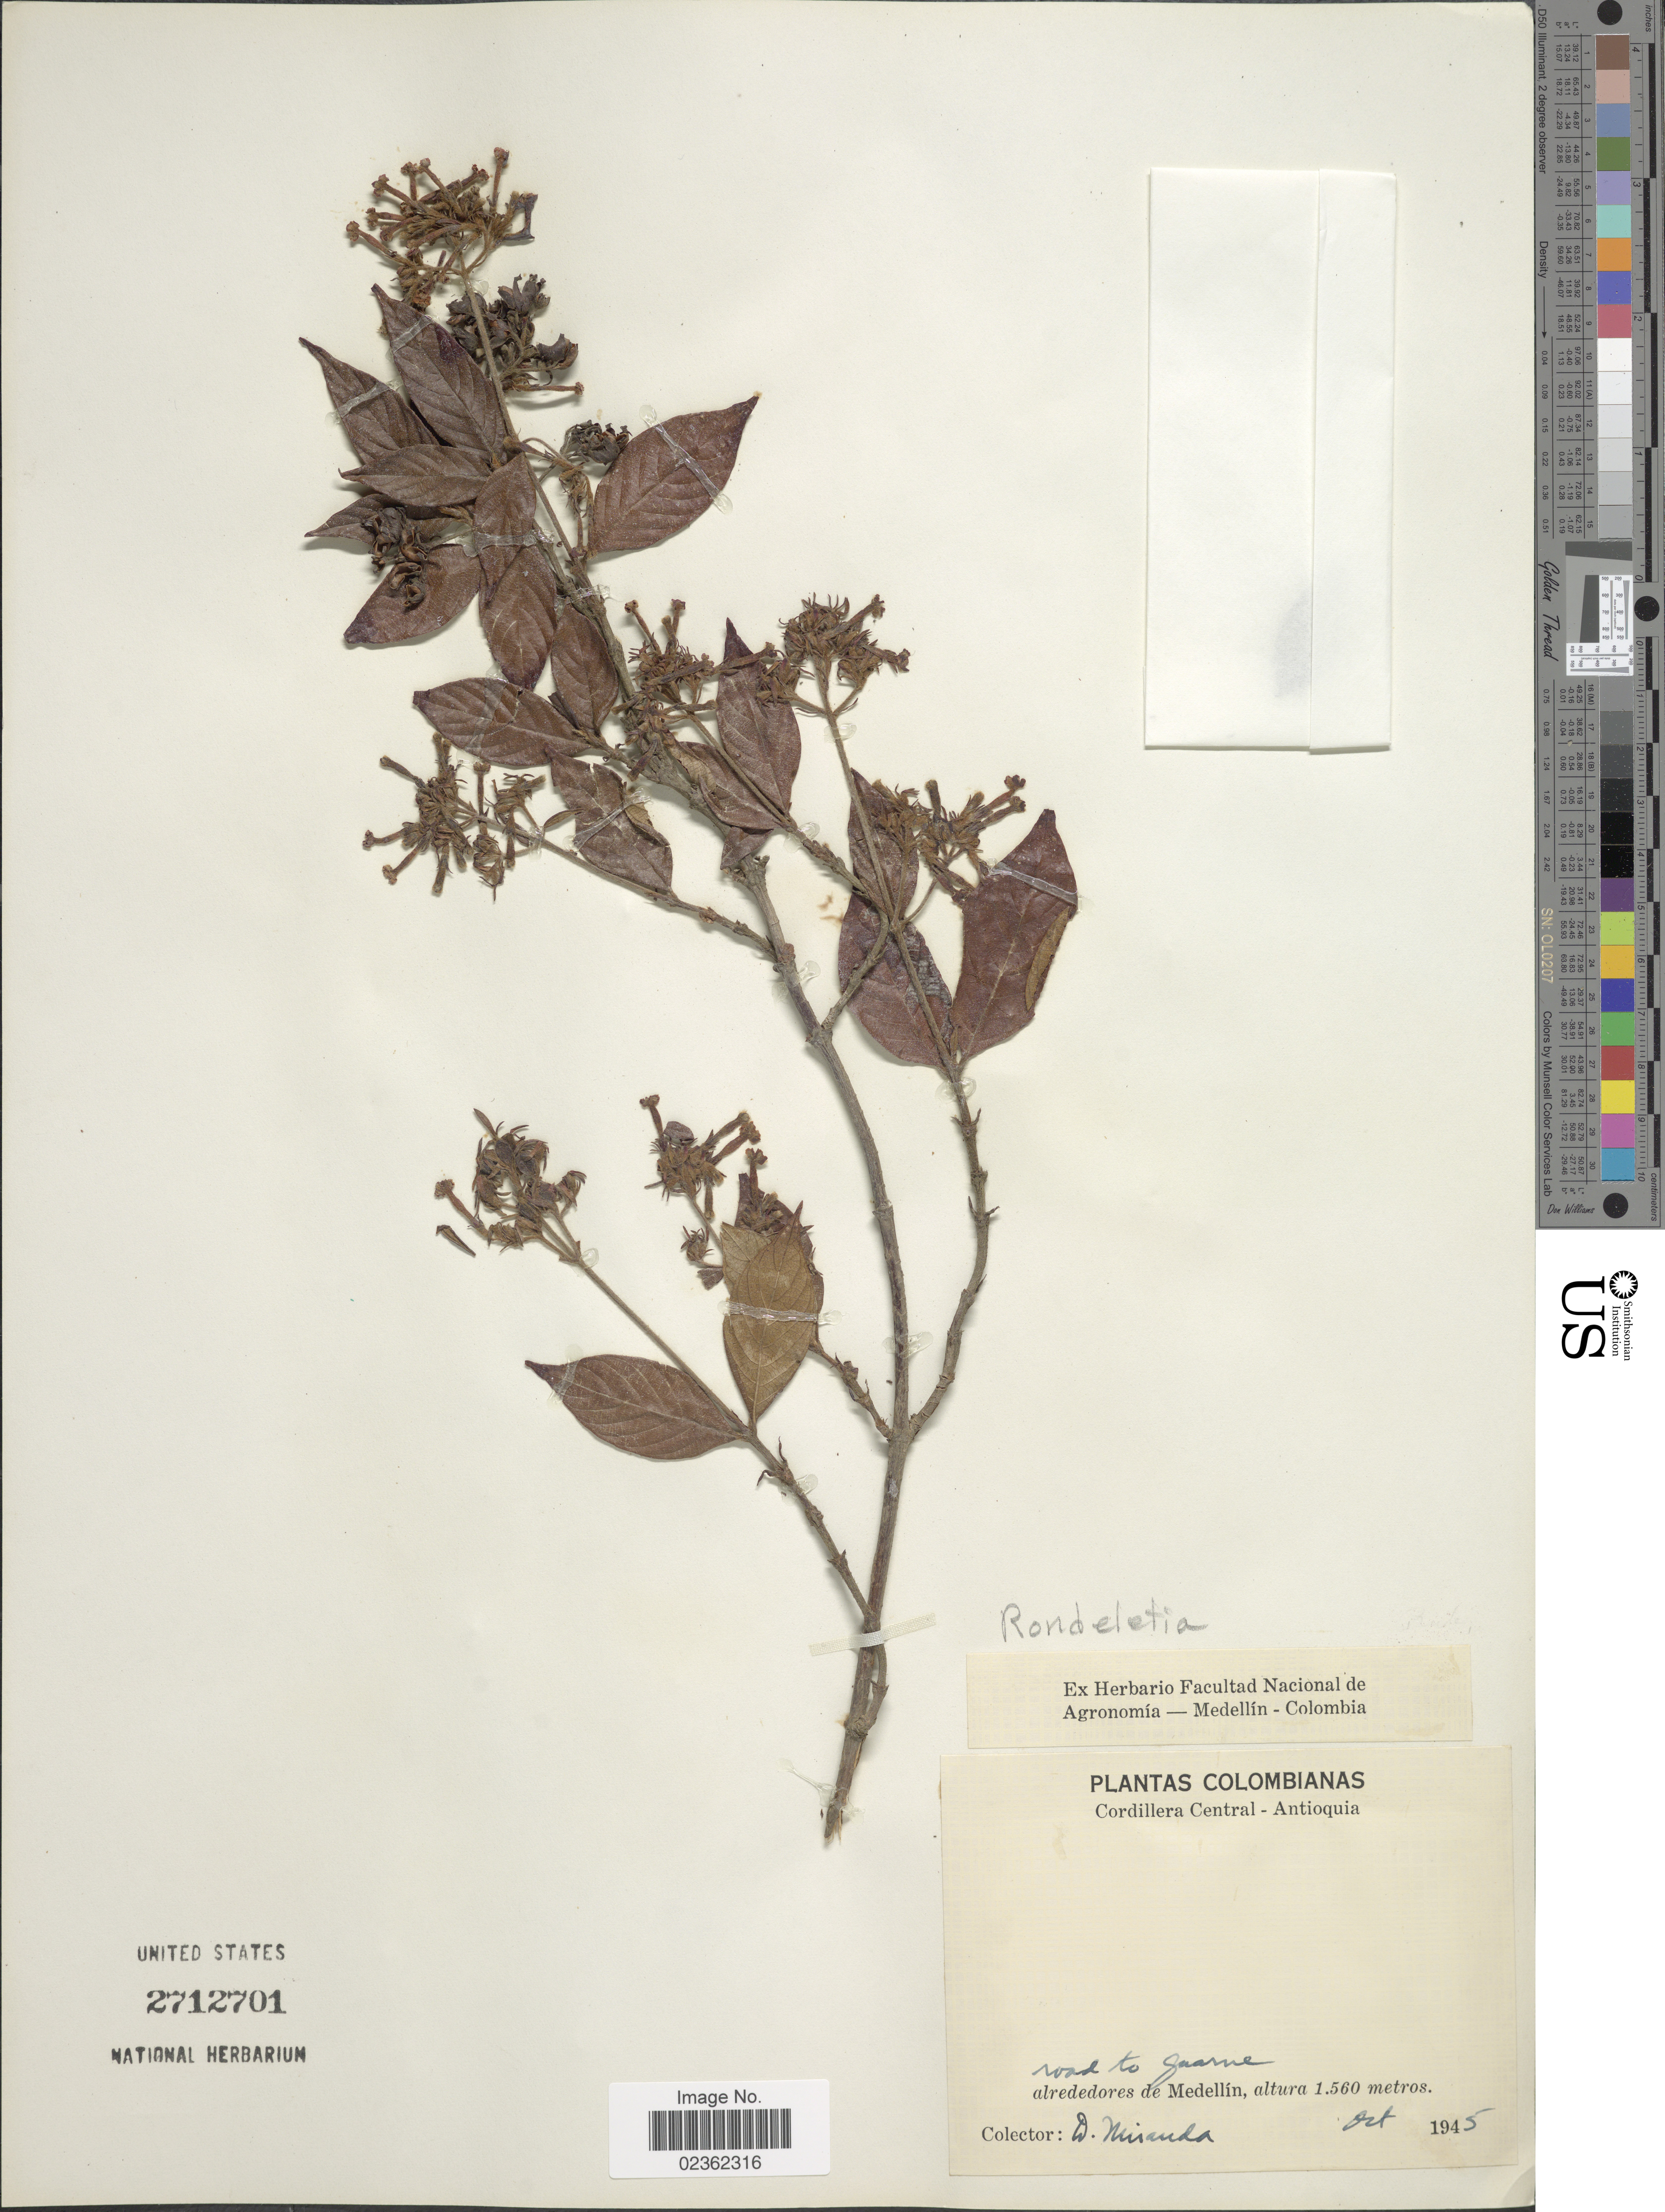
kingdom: Plantae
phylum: Tracheophyta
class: Magnoliopsida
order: Gentianales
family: Rubiaceae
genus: Rondeletia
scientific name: Rondeletia sp.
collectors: D. Miranda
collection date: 1945-10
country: Colombia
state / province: Antioquia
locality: Cordillera Central, road to Guarne, alrededores de Medellin.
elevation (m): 1560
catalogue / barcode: US 2712701